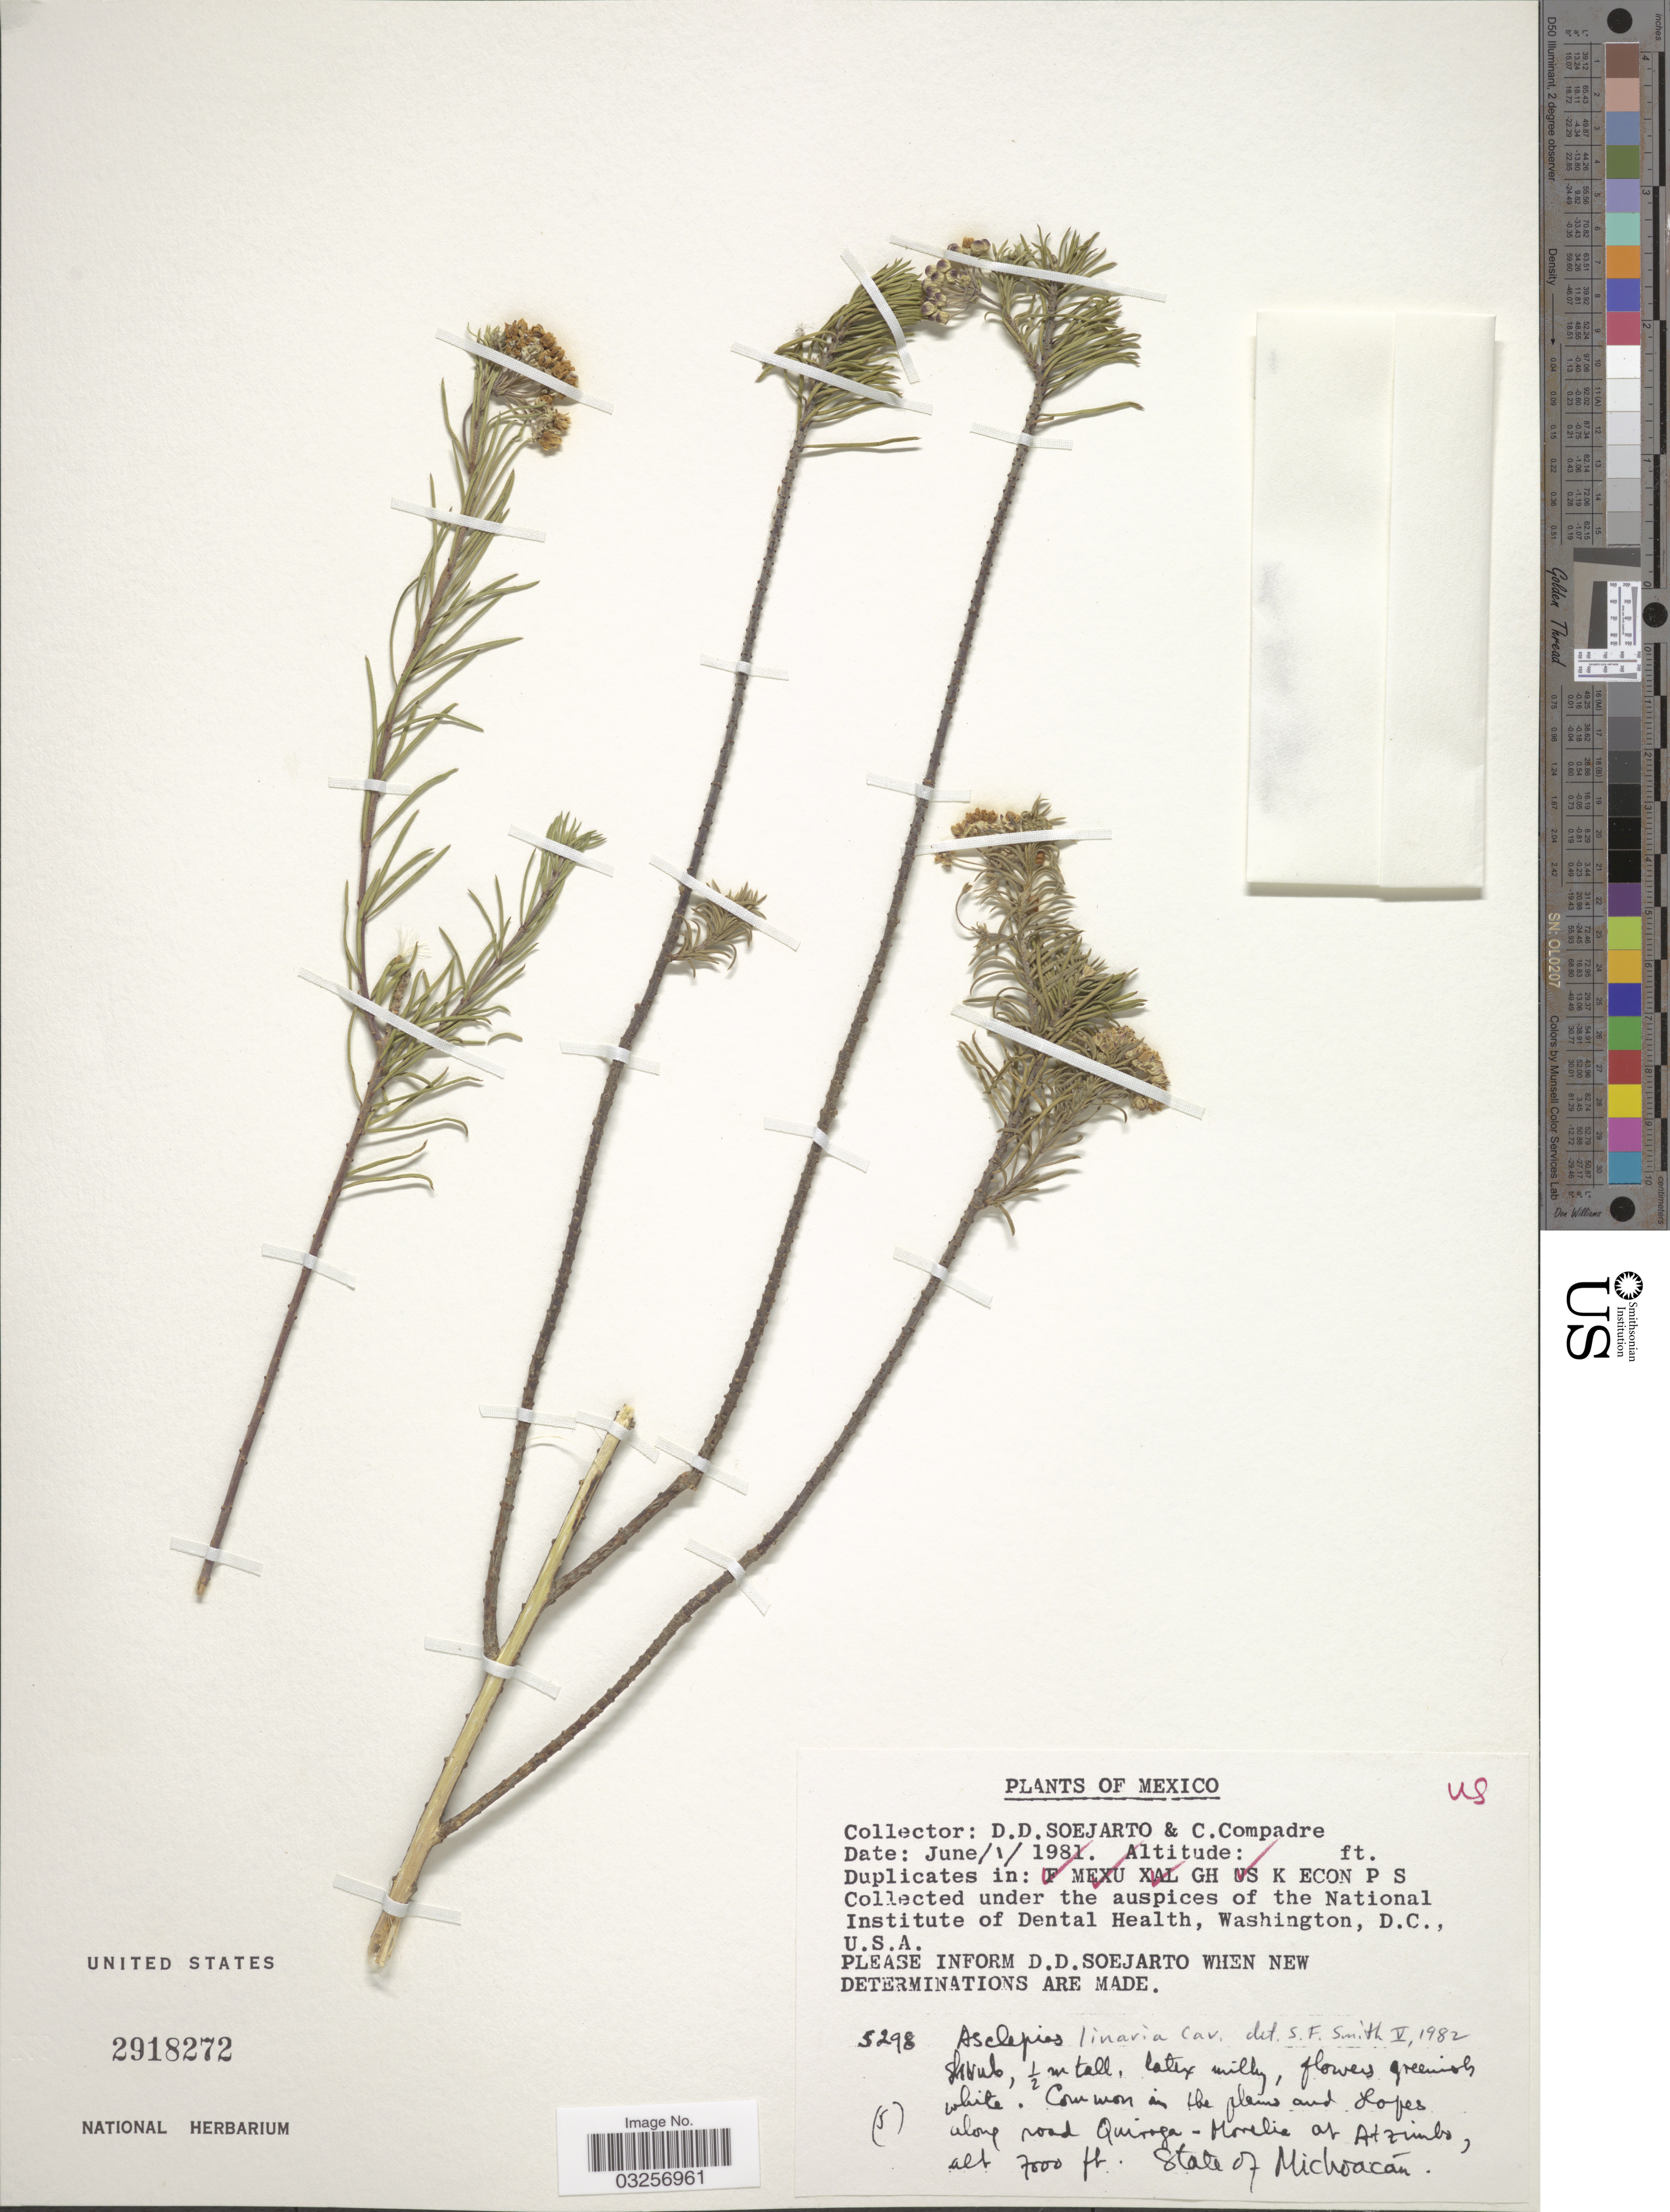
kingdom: Plantae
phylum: Tracheophyta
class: Magnoliopsida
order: Gentianales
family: Apocynaceae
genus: Asclepias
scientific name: Asclepias linaria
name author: Cav.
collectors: C. Compadre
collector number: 5298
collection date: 1981-06-01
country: Mexico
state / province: Michoacán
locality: Along road Quiroga-Morelia at Atzimbo.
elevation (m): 2134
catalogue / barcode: US 2918272